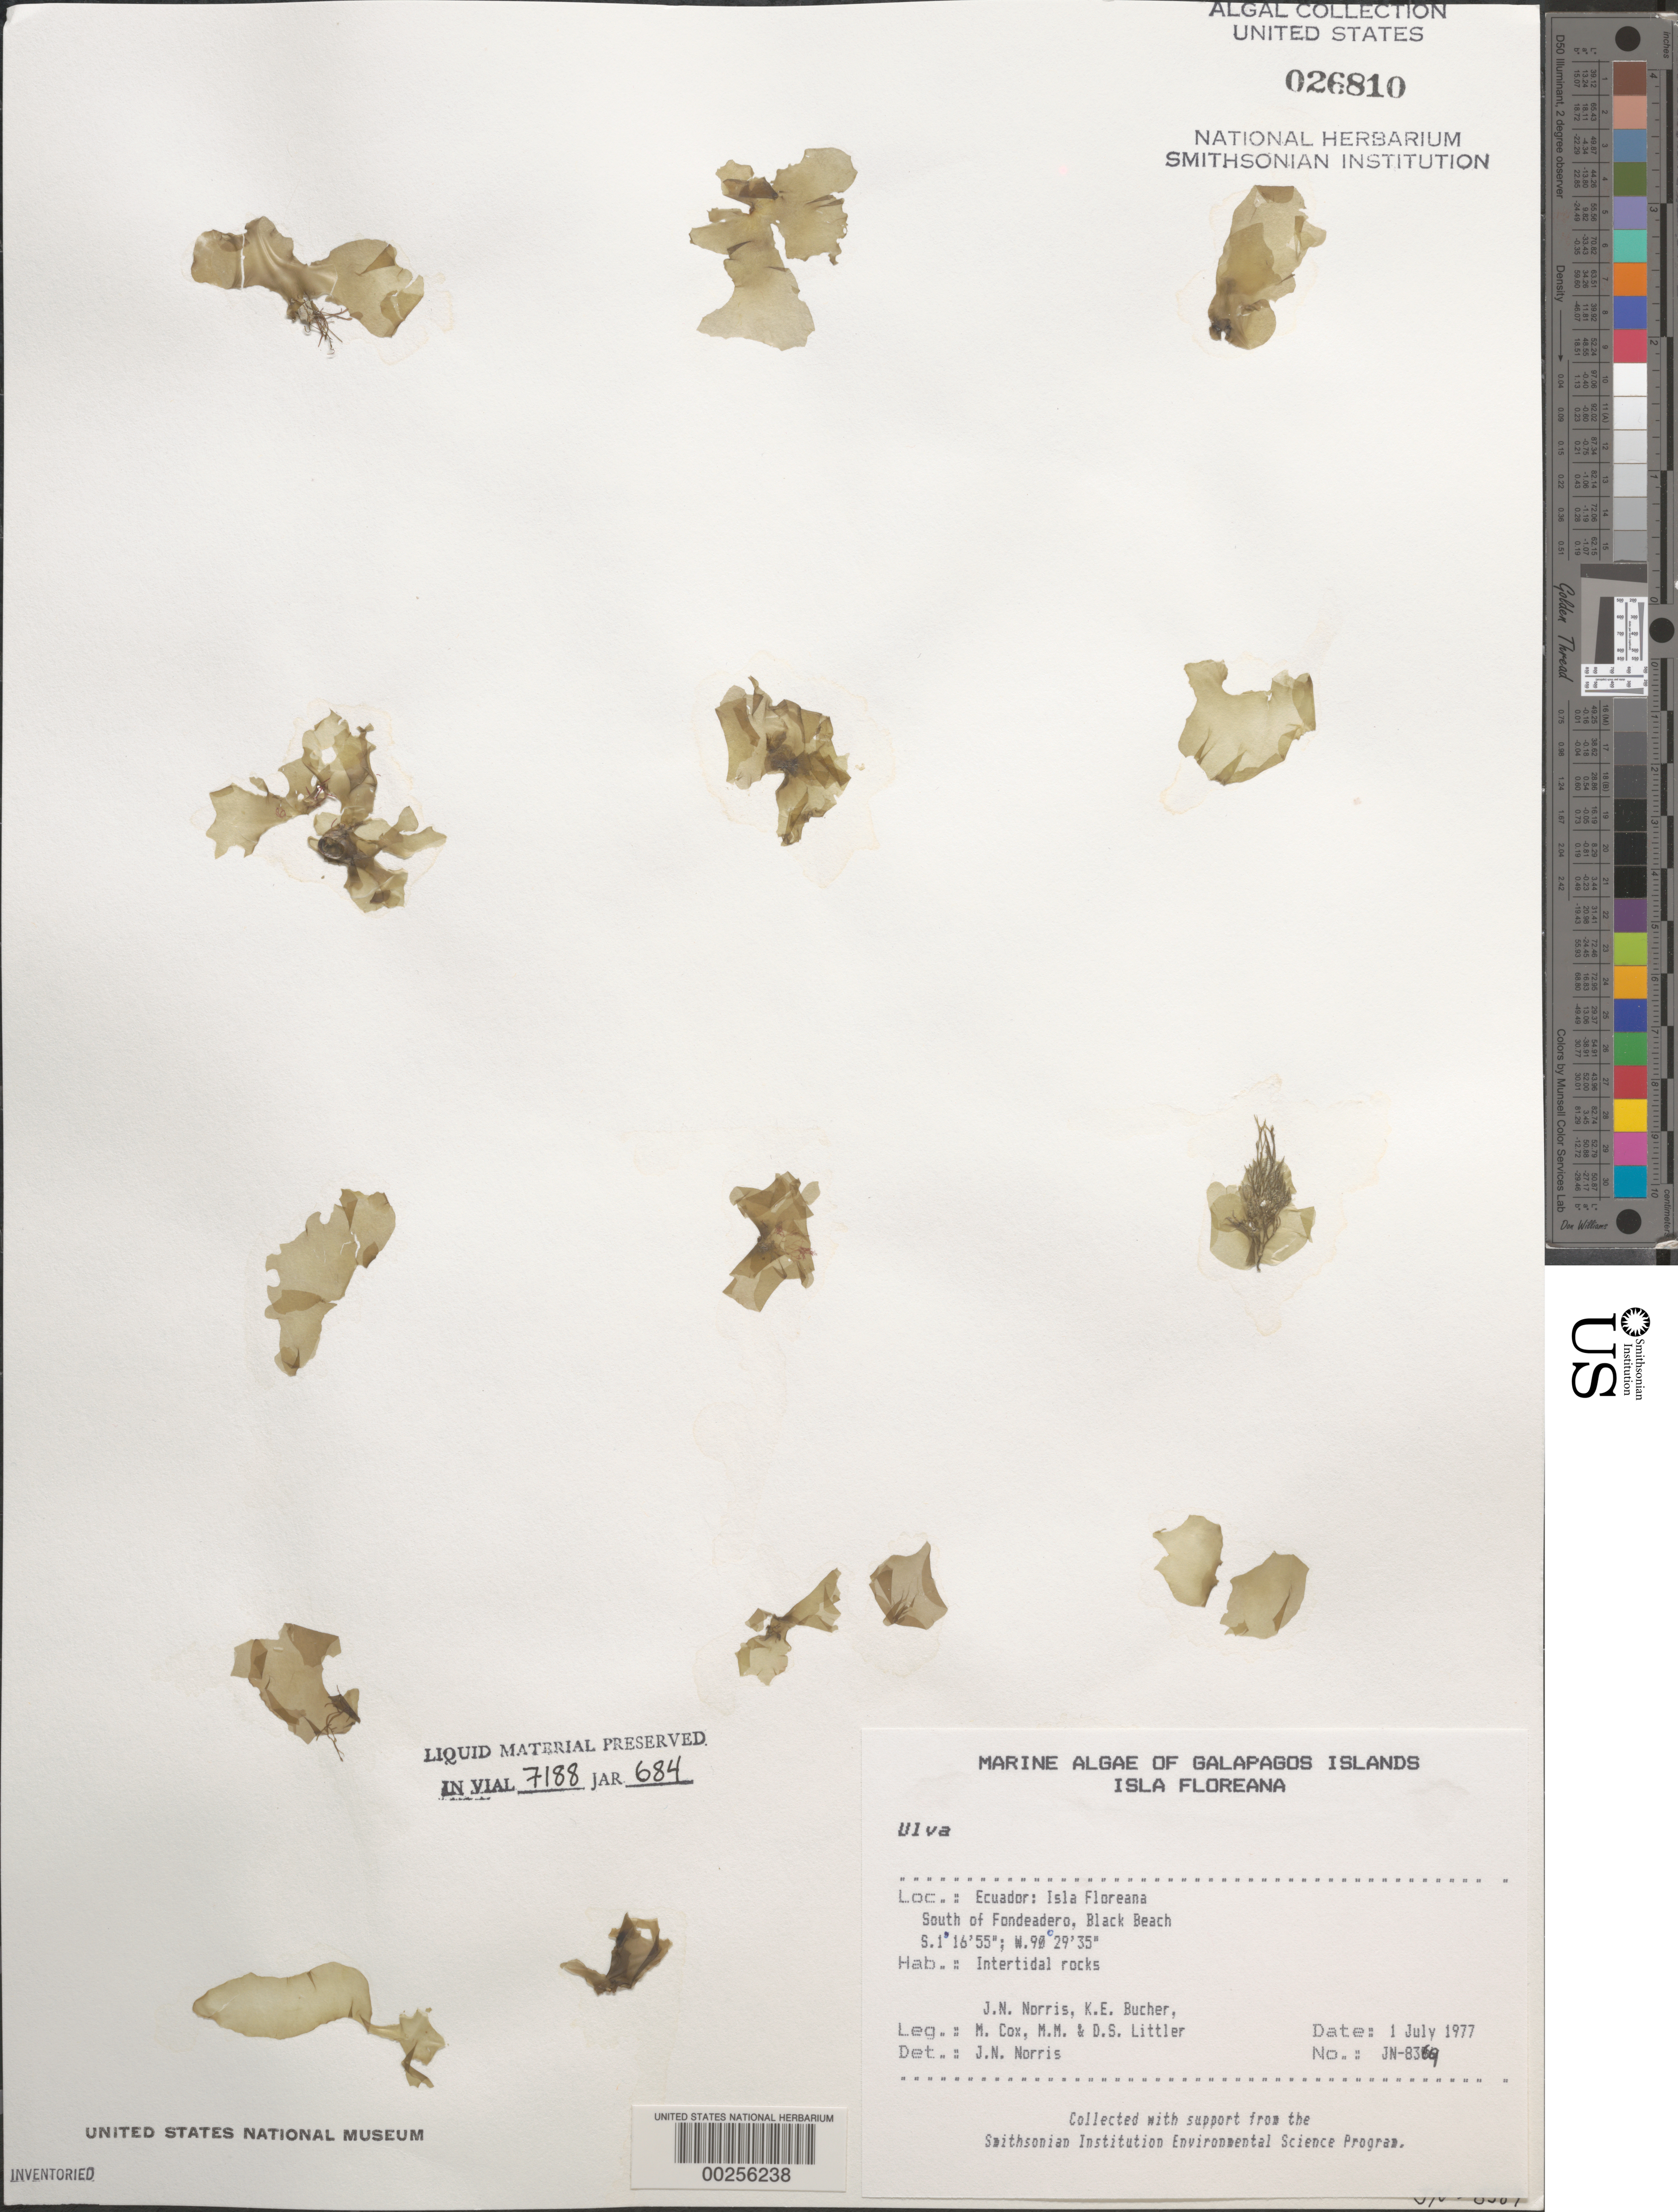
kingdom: Plantae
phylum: Chlorophyta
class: Ulvophyceae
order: Ulvales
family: Ulvaceae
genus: Ulva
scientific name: Ulva sp.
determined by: Norris, James N.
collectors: J. N. Norris, K. E. Bucher, M. Cox, M. M. Littler & D. S. Littler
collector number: JN-8369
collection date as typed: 01 Jul 1977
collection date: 1977-07-01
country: Ecuador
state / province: Colón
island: Floreana [Charles, Santa Maria]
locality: Black Beach south of Fondeadero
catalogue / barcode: US 26810